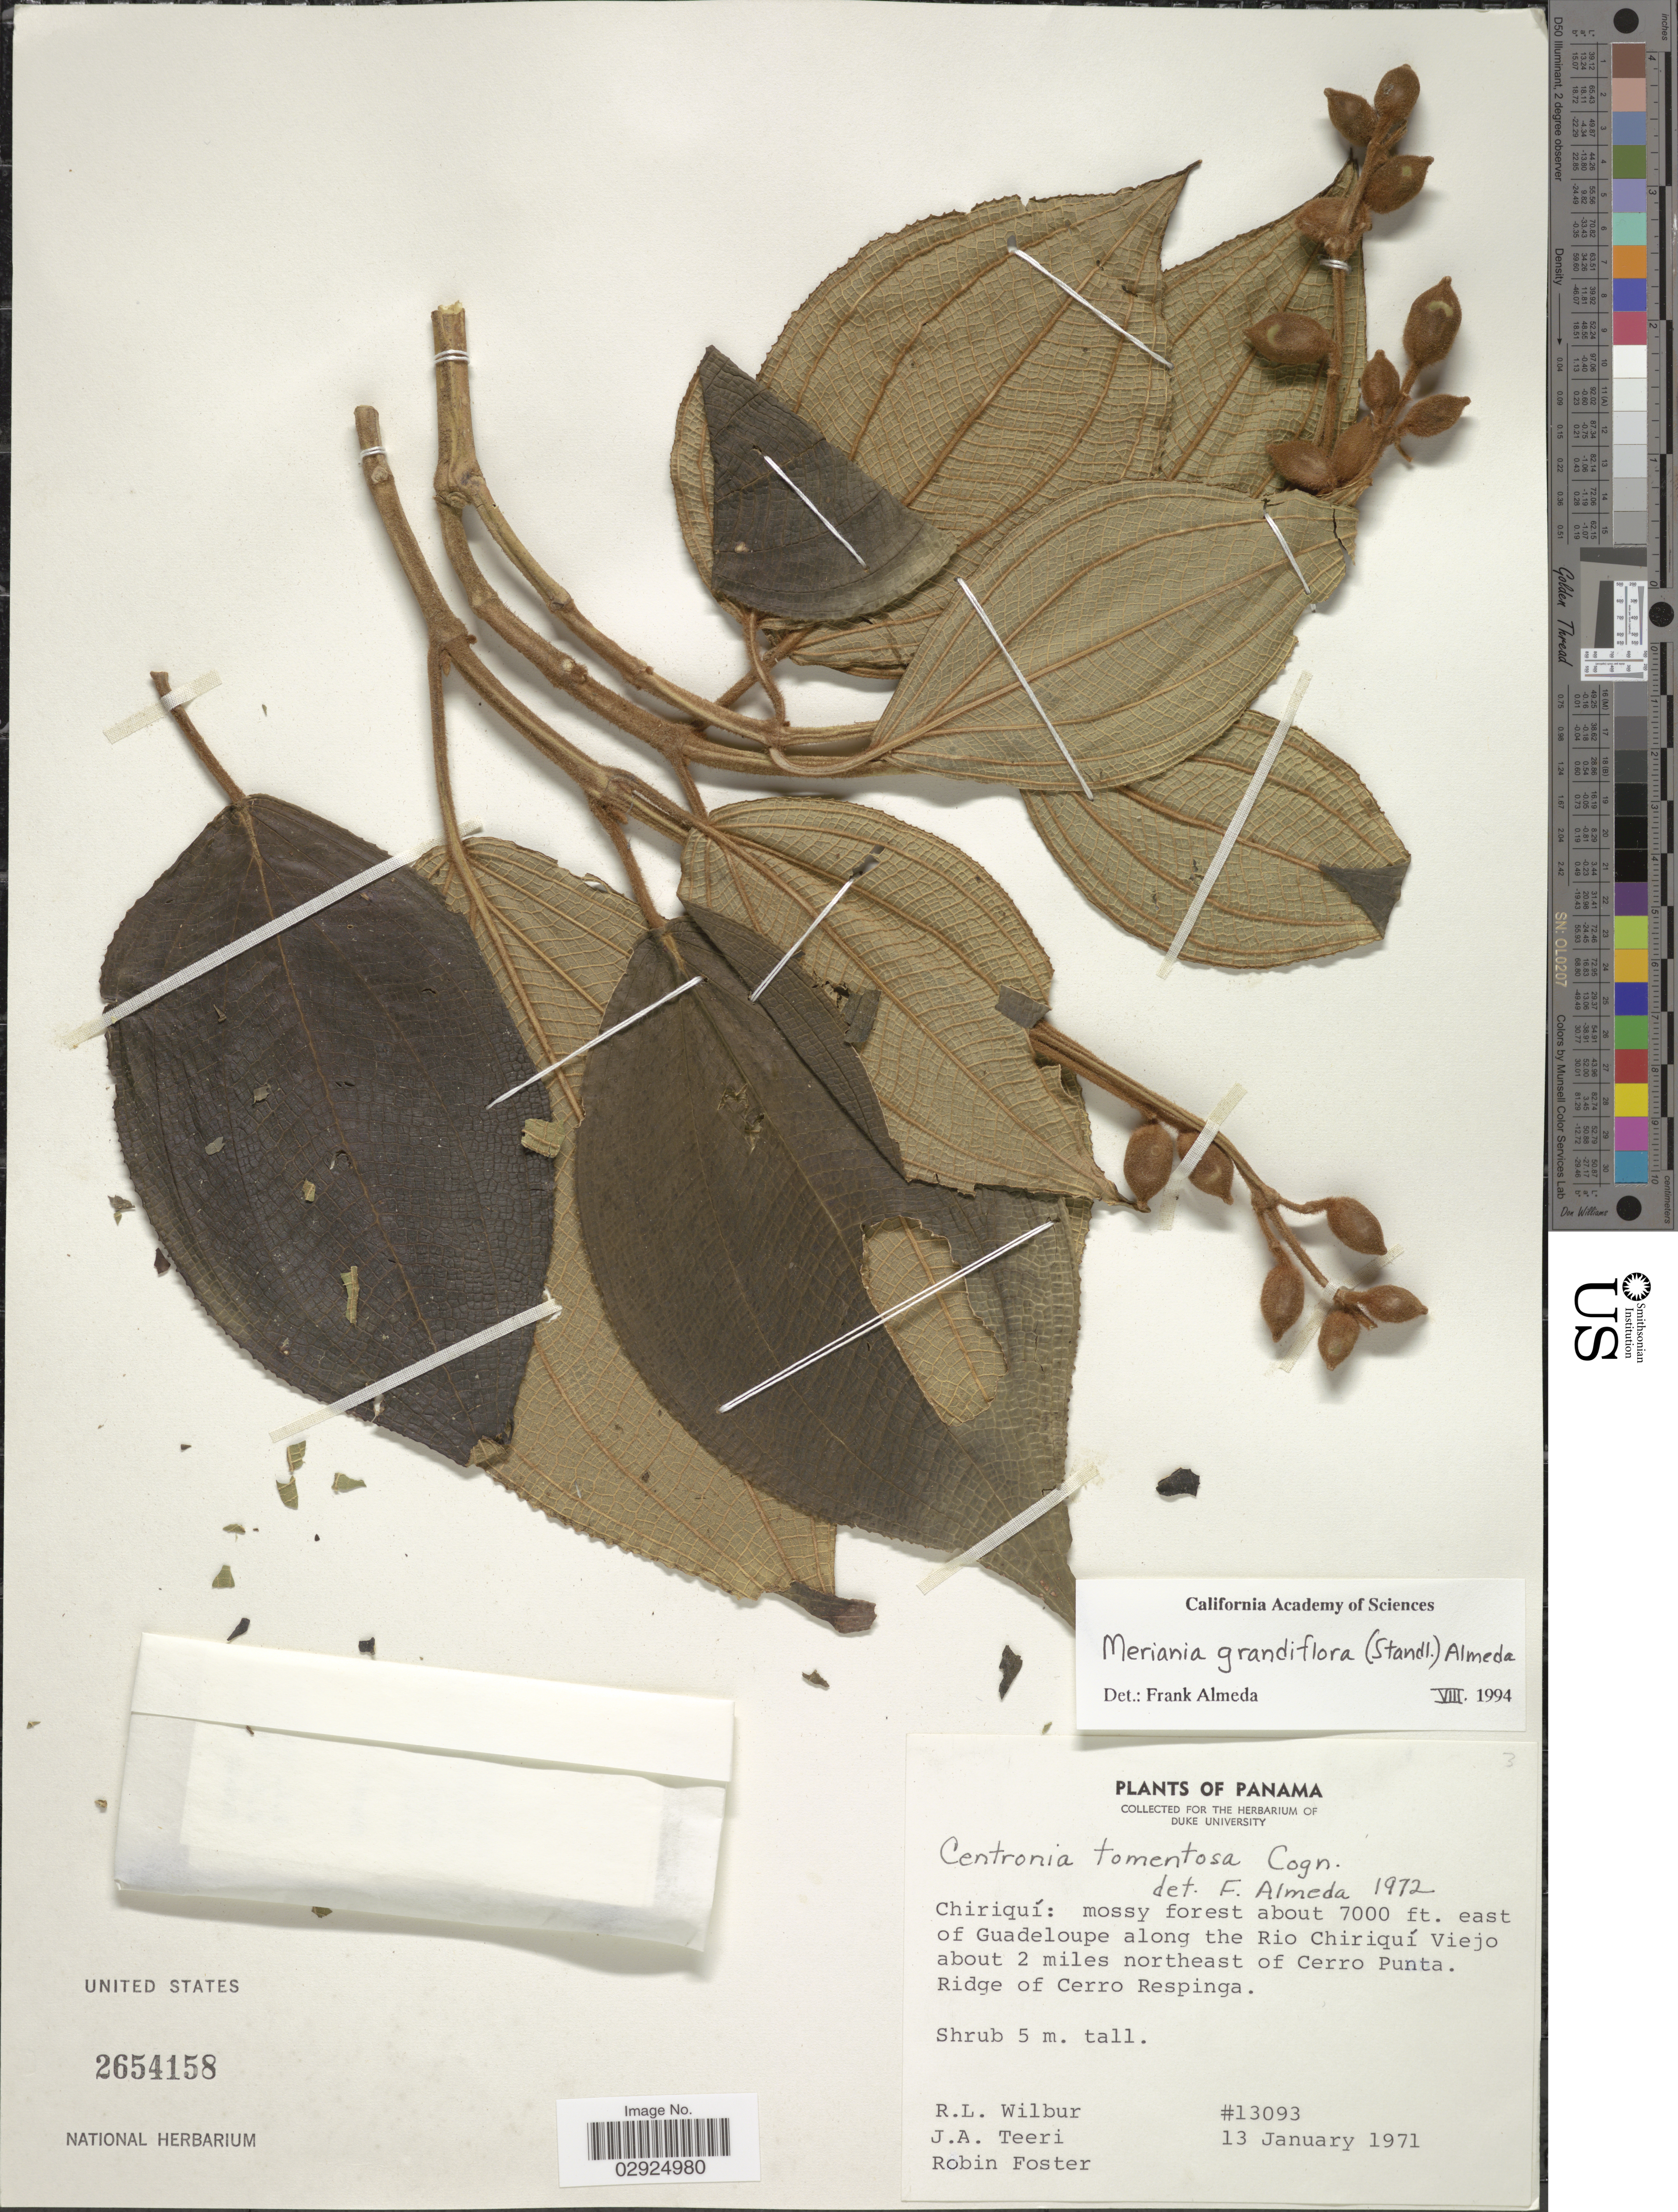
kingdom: Plantae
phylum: Tracheophyta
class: Magnoliopsida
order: Myrtales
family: Melastomataceae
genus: Meriania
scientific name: Meriania grandiflora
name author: (Standl.) Almeda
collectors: R. L. Wilbur, J. Teeri & R. B. Foster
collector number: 13093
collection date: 1971-01-13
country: Panama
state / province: Chiriqui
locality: East of Guadeloupe along the Rio Chiriquí Viejo about 2 miles northeast of Cerro Punta, Ridge of Cerro Respinga.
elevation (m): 2134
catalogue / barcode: US 2654158